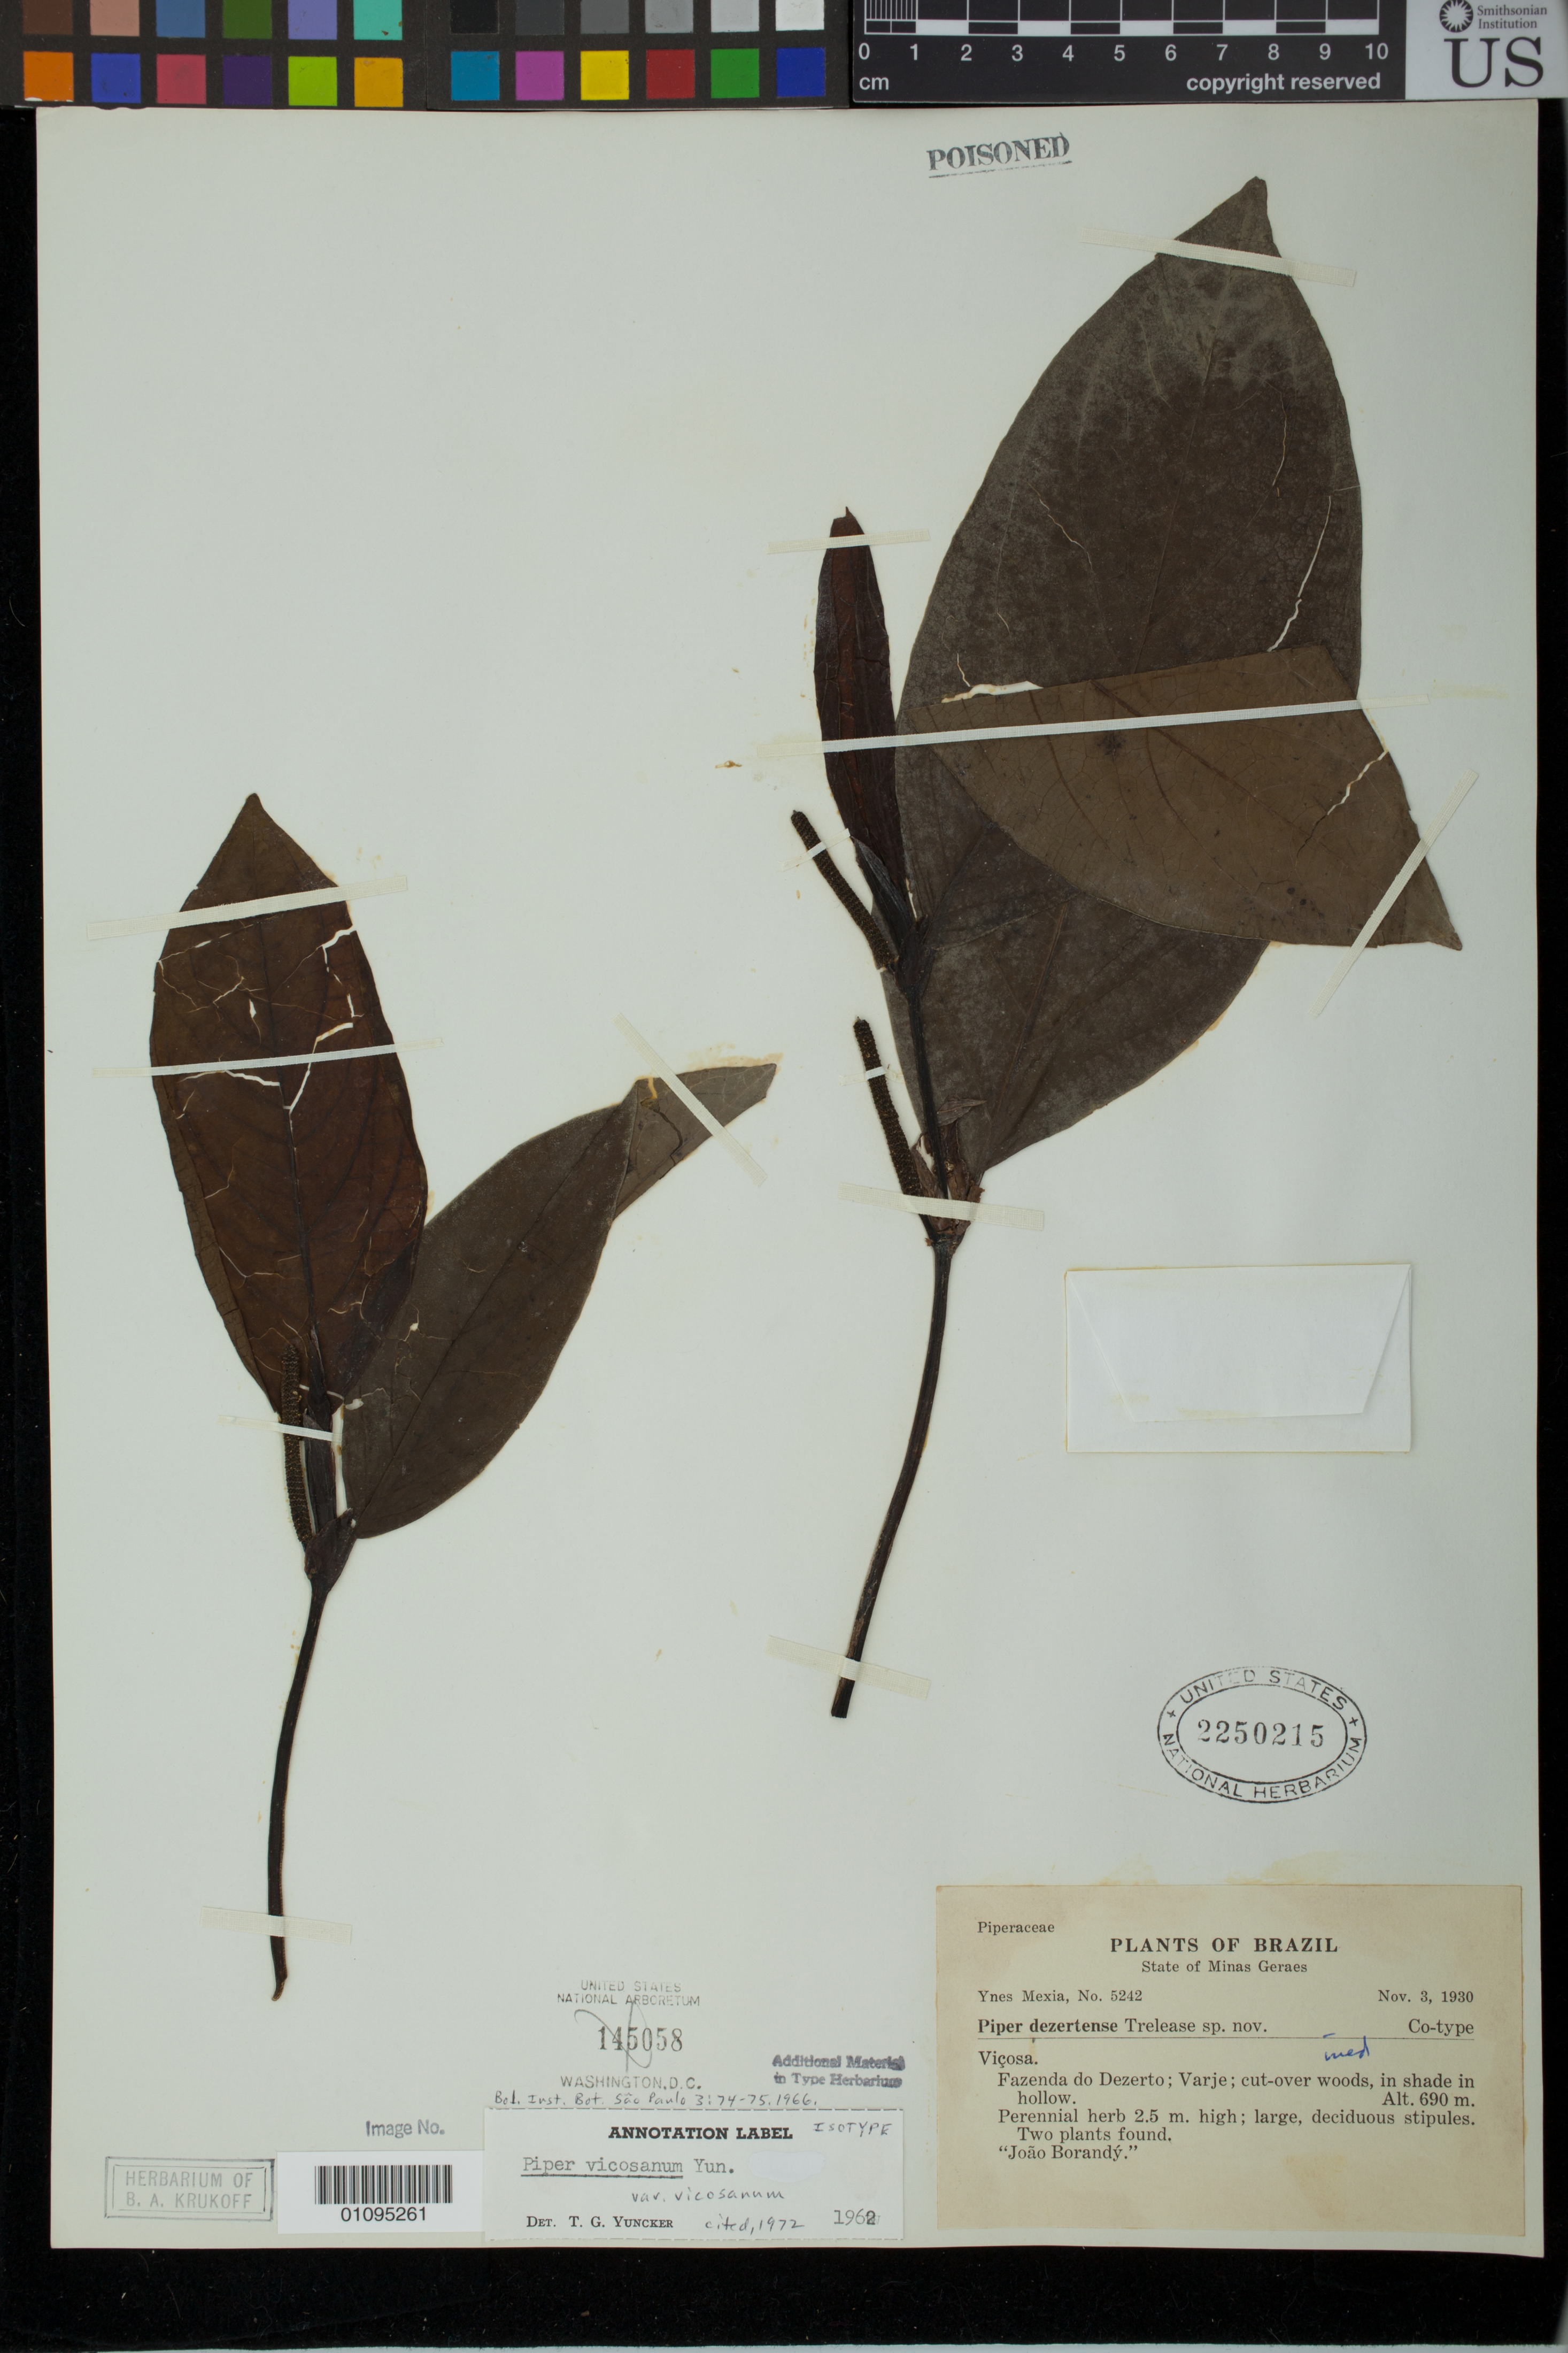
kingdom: Plantae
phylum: Tracheophyta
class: Magnoliopsida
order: Piperales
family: Piperaceae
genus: Piper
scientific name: Piper vicosanum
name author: Yunck.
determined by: Yuncker, T. G.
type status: Isotype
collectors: Y. Mexia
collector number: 5242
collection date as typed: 03 Nov 1920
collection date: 1920-11-03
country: Brazil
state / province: Minas Gerais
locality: Fazenda do Deserto, Varje. Viçosa.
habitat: Cut-over woods, in shade in hollow.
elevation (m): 690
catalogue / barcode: US 2250215